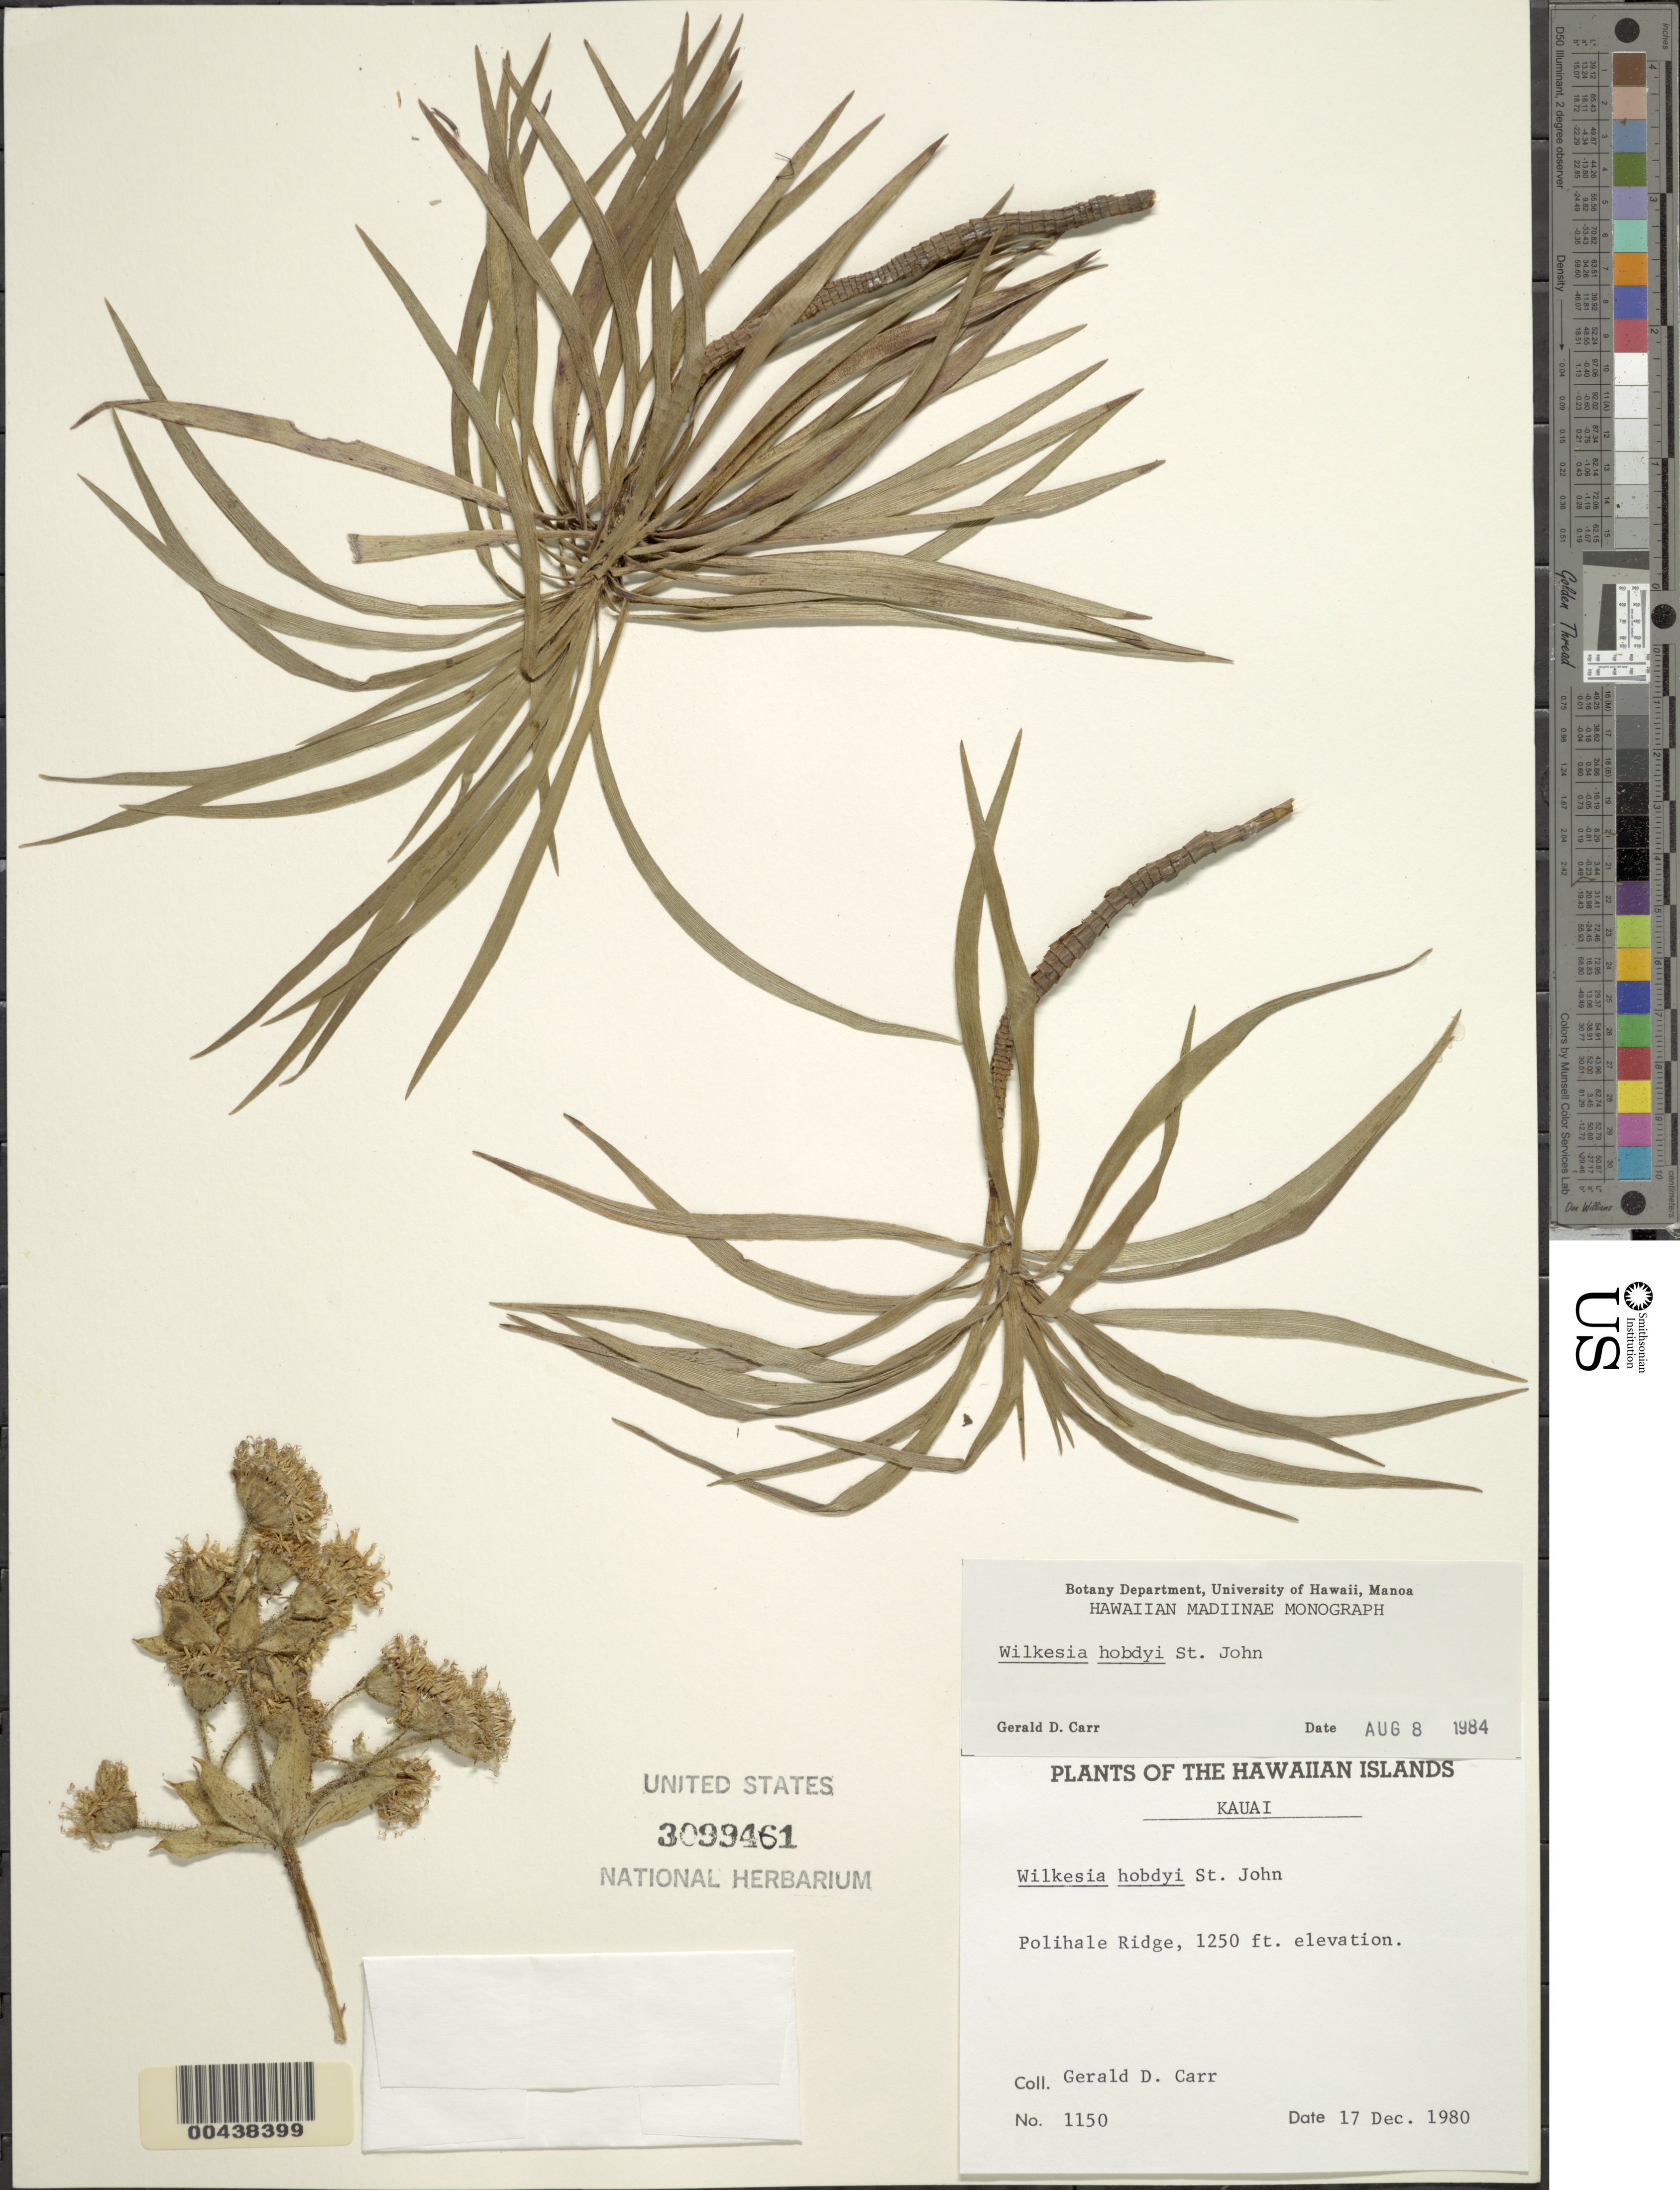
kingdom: Plantae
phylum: Tracheophyta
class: Magnoliopsida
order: Asterales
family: Asteraceae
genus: Wilkesia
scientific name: Wilkesia hobdyi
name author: H. St. John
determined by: Carr, G. D.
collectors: G. D. Carr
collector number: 1150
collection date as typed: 17 Dec 1980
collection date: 1980-12-17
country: United States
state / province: Hawaii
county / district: Kauai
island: Kaua'i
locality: Polihale Ridge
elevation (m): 381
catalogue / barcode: US 3099491